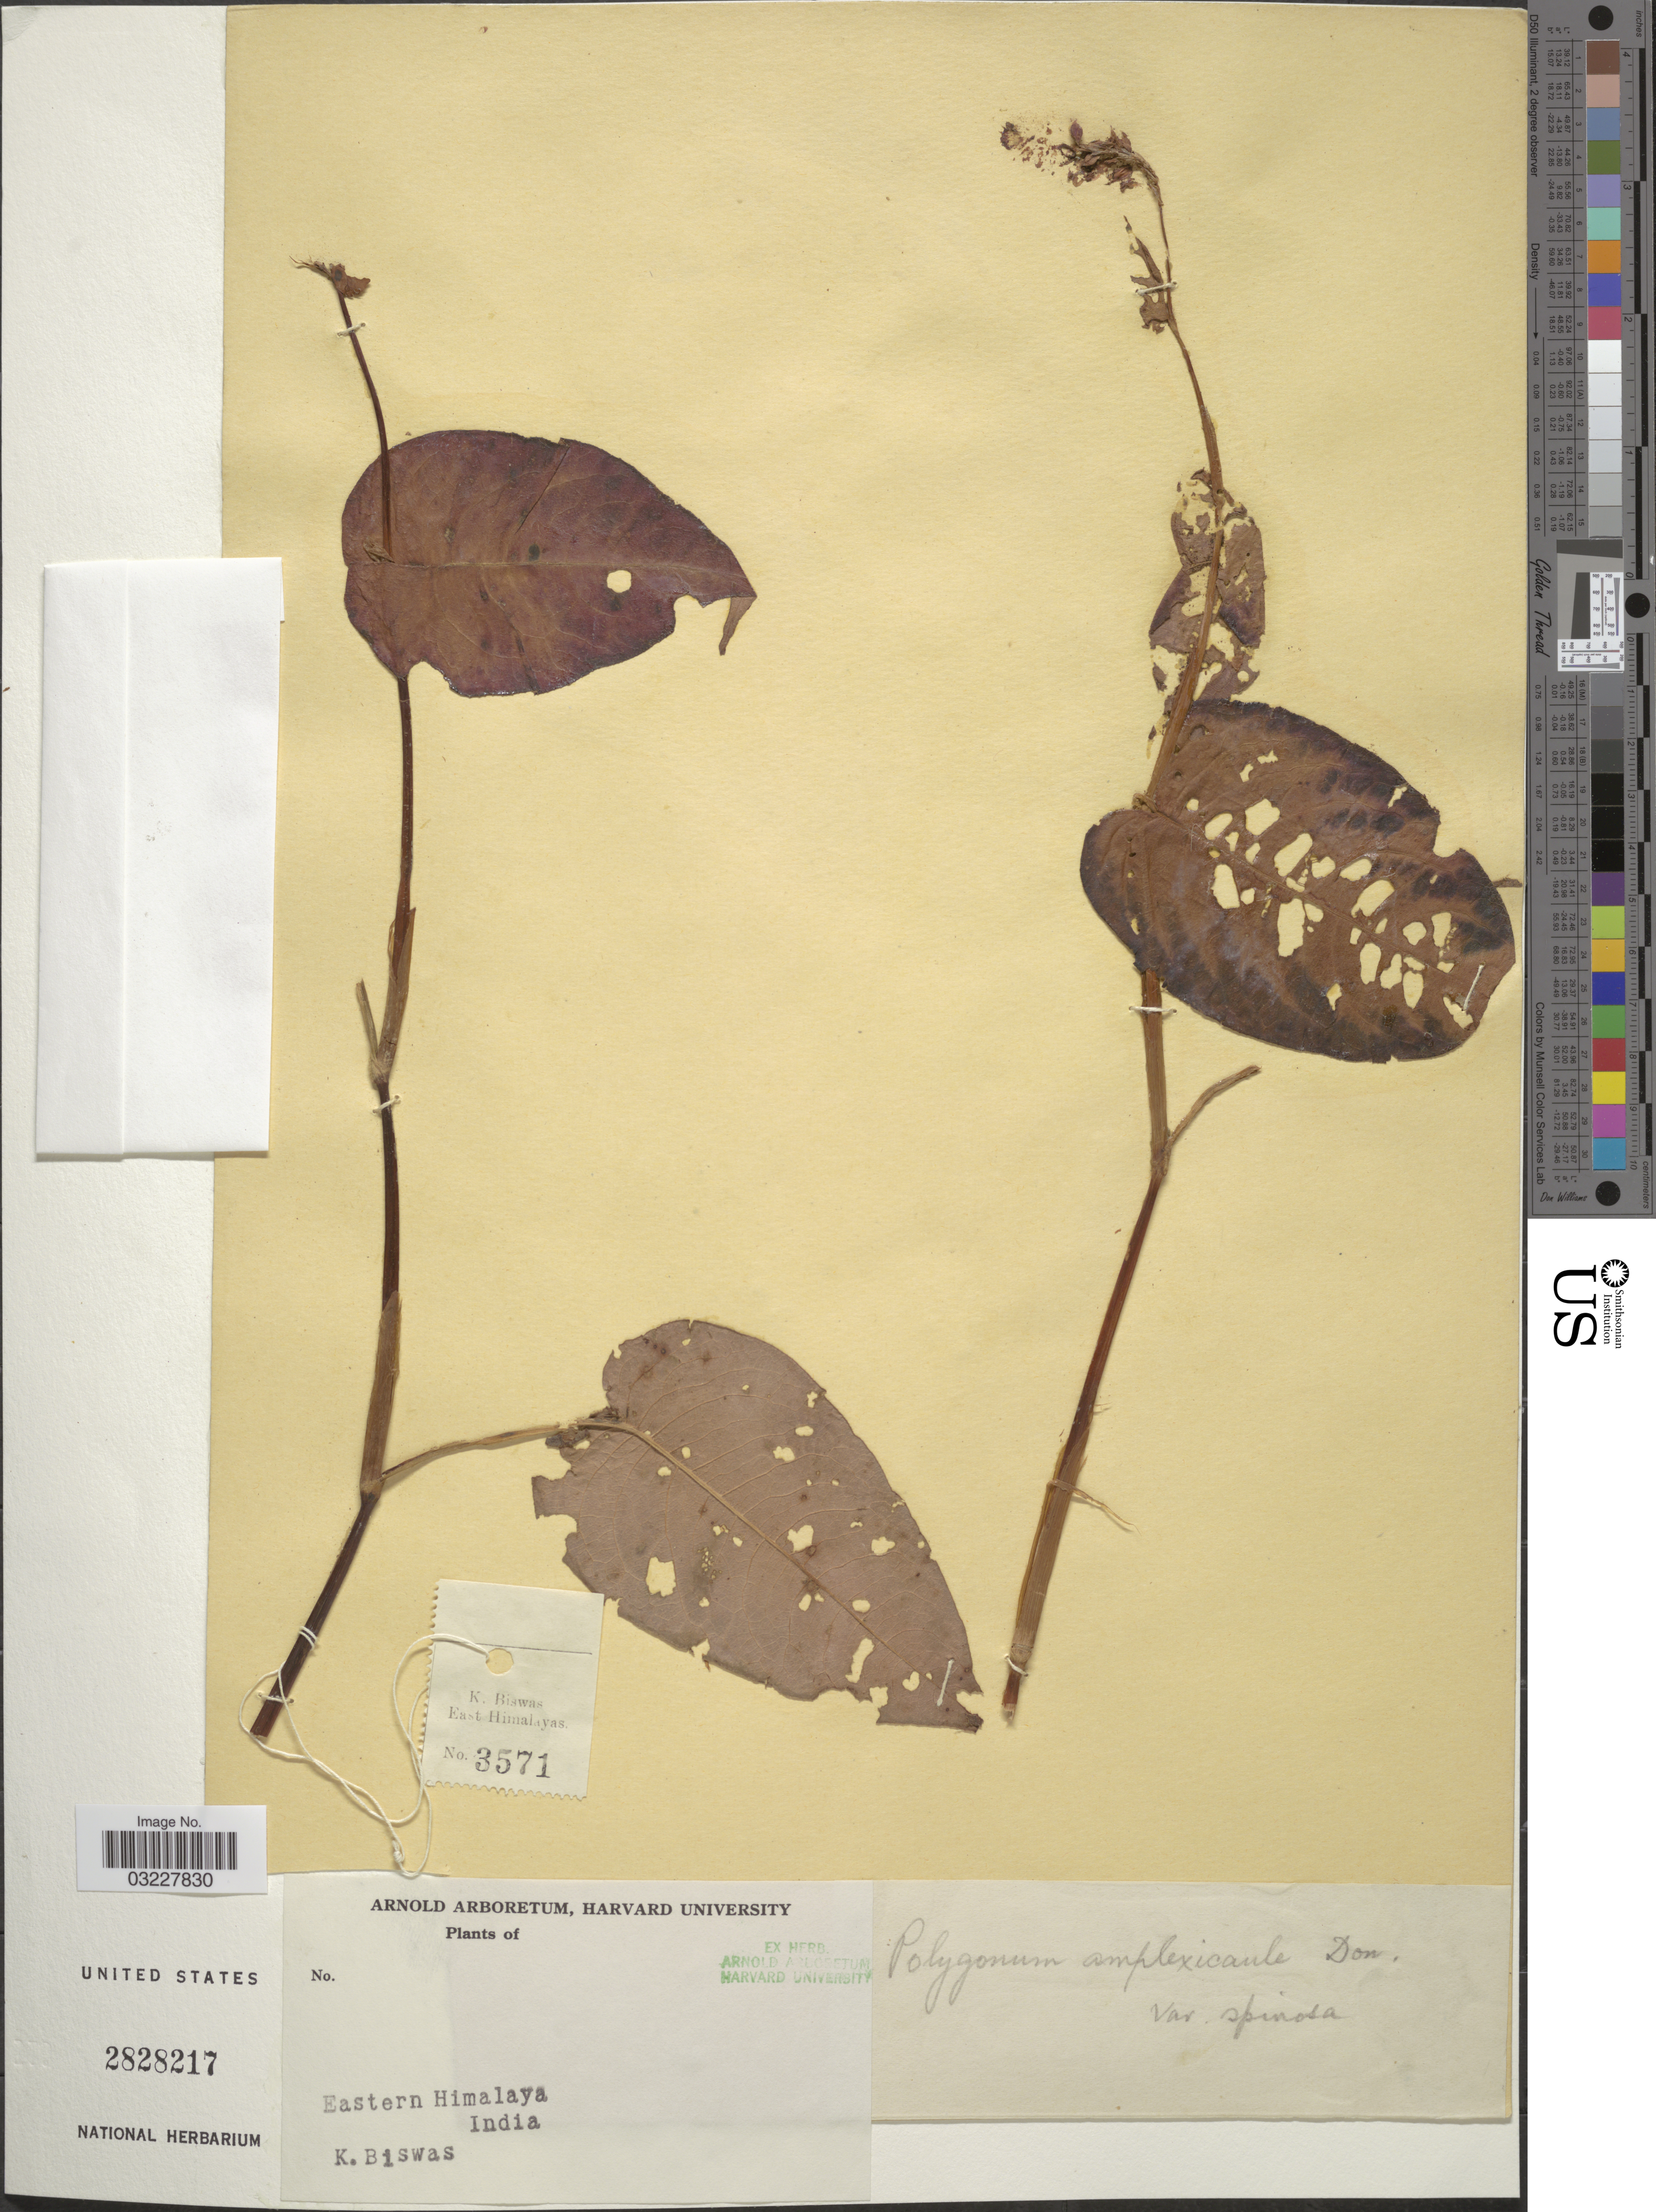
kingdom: Plantae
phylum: Tracheophyta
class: Magnoliopsida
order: Caryophyllales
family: Polygonaceae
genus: Bistorta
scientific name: Bistorta amplexicaulis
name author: (D. Don) Greene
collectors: K. Biswas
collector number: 3571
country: India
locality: Eastern Himalaya.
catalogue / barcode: US 2828217